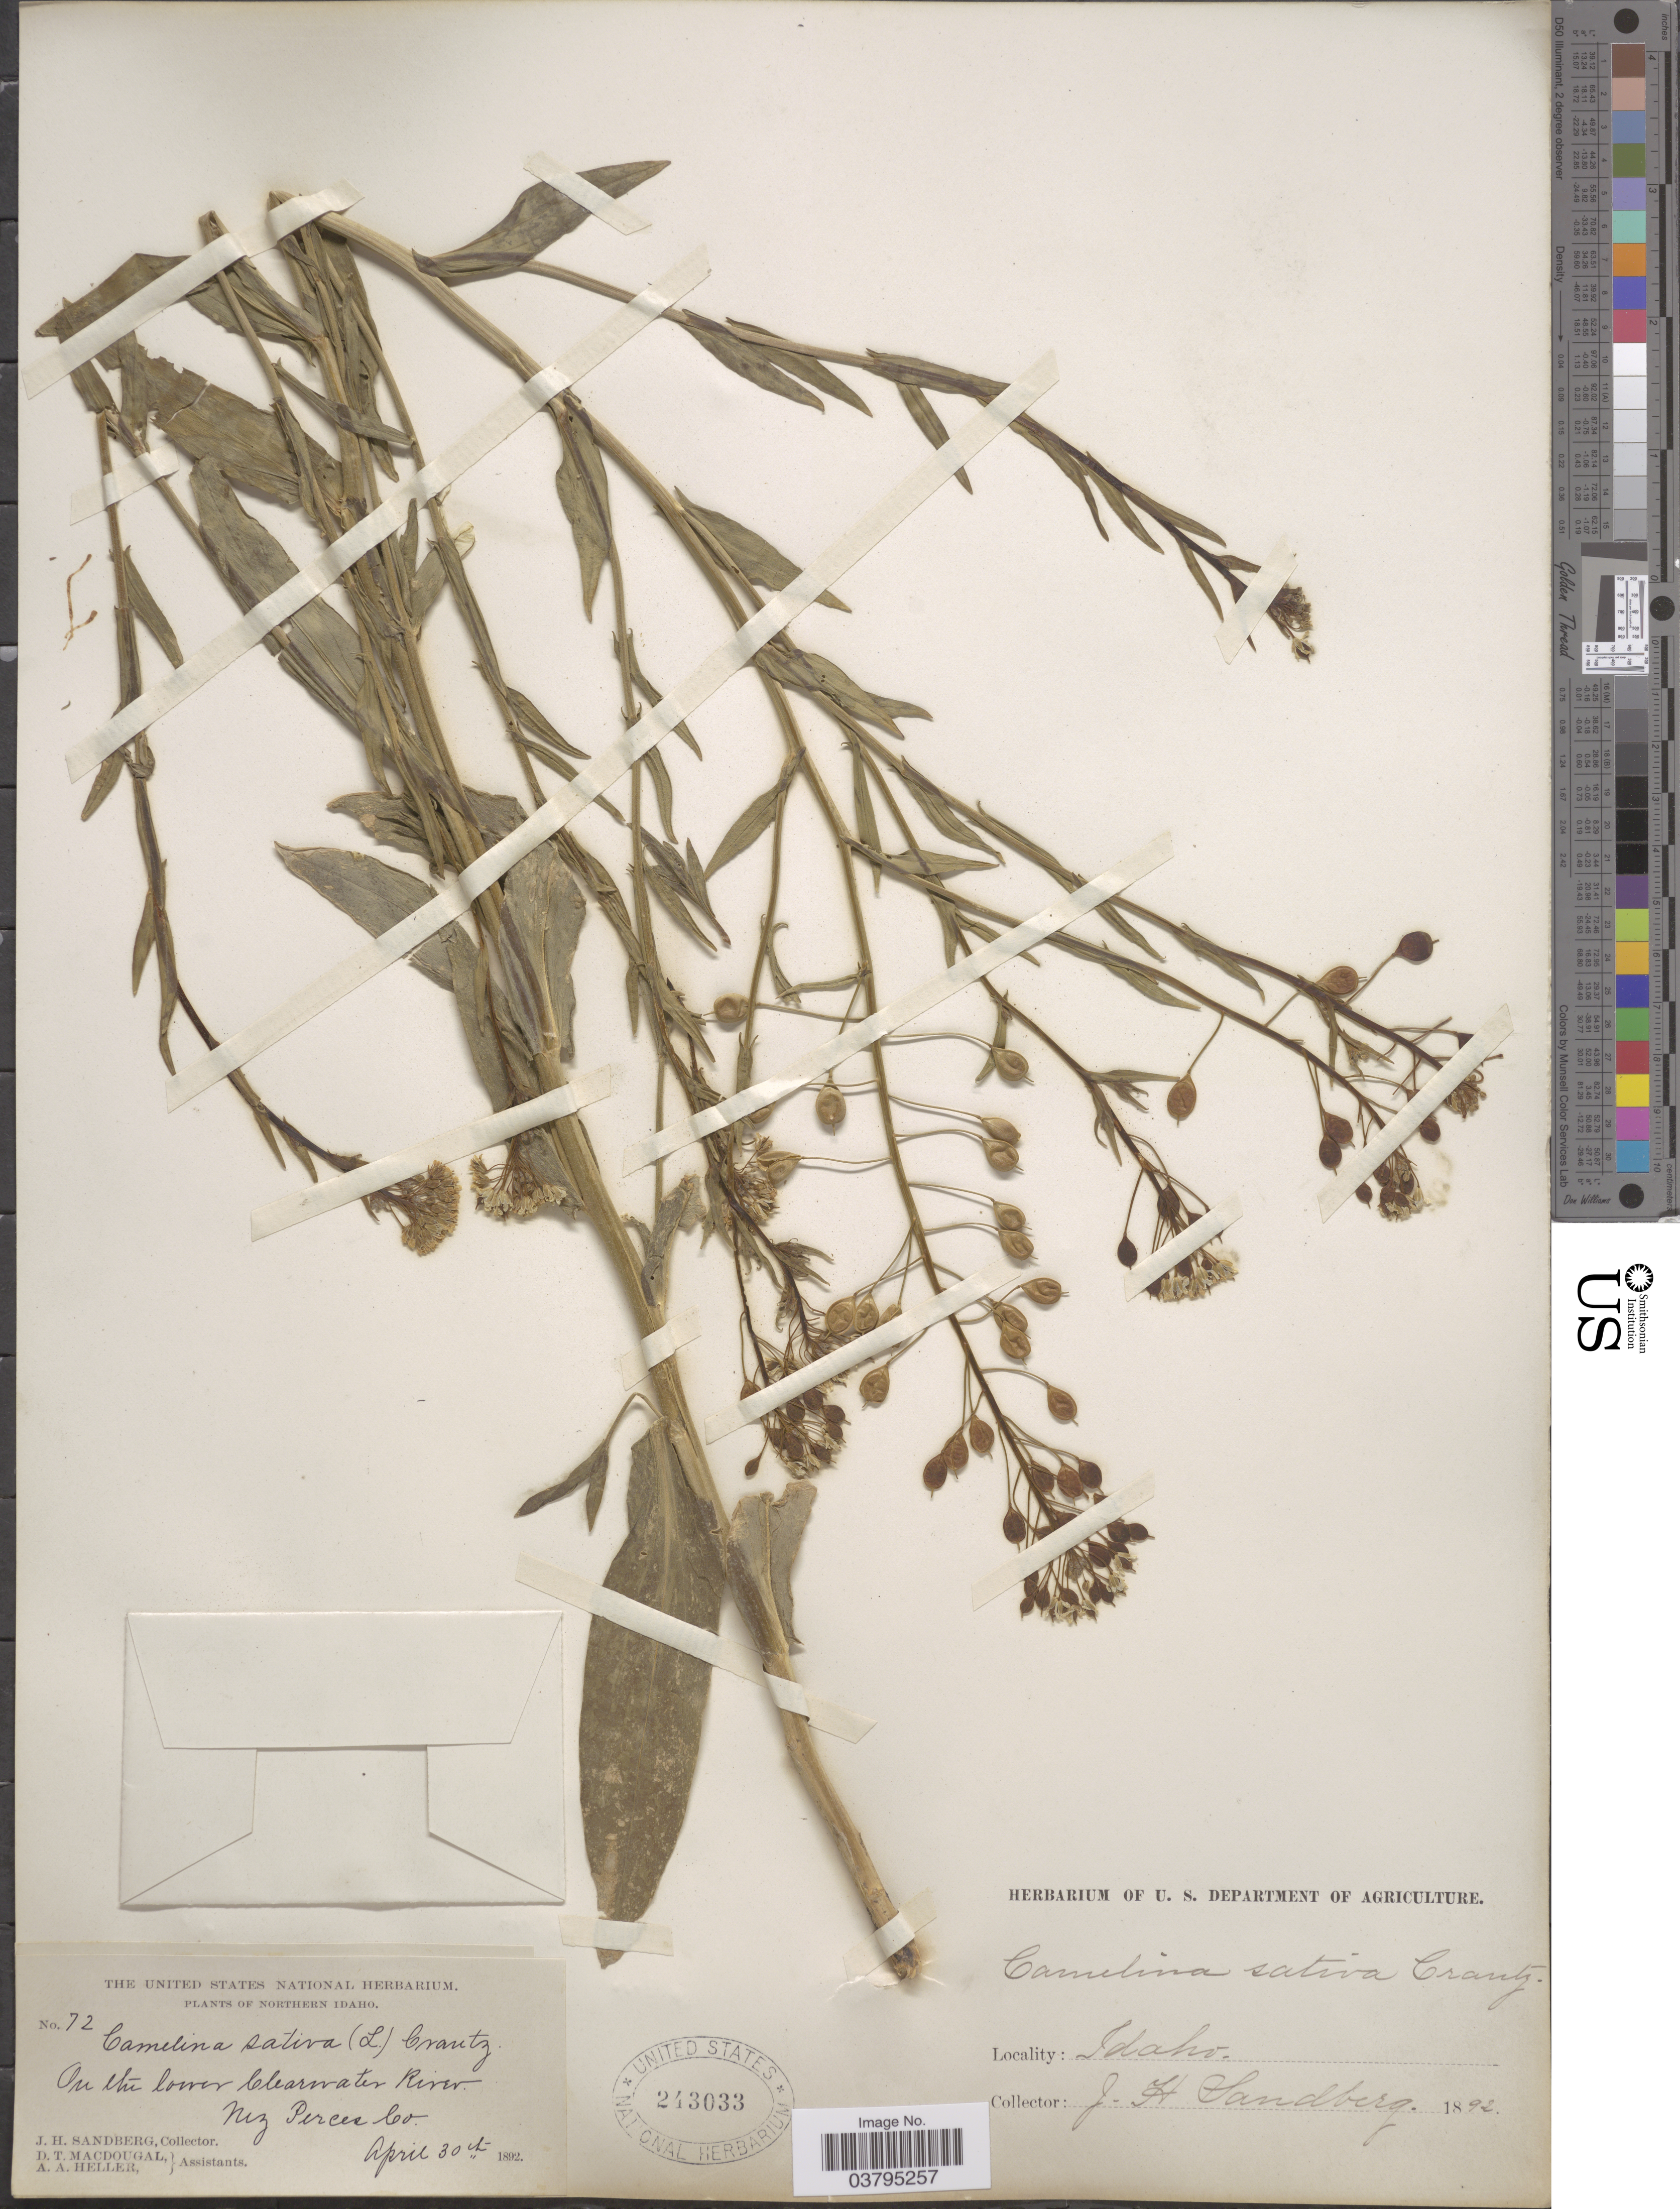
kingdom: Plantae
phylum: Tracheophyta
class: Magnoliopsida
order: Brassicales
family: Brassicaceae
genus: Camelina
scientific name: Camelina sativa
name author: (L.) Crantz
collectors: J. H. Sandberg, D. T. MacDougal & A. A. Heller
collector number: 72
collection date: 1892-04-30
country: United States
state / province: Idaho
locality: Northern Idaho. On the lower Clearwater River. Nez Perces Co.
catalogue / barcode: US 243033